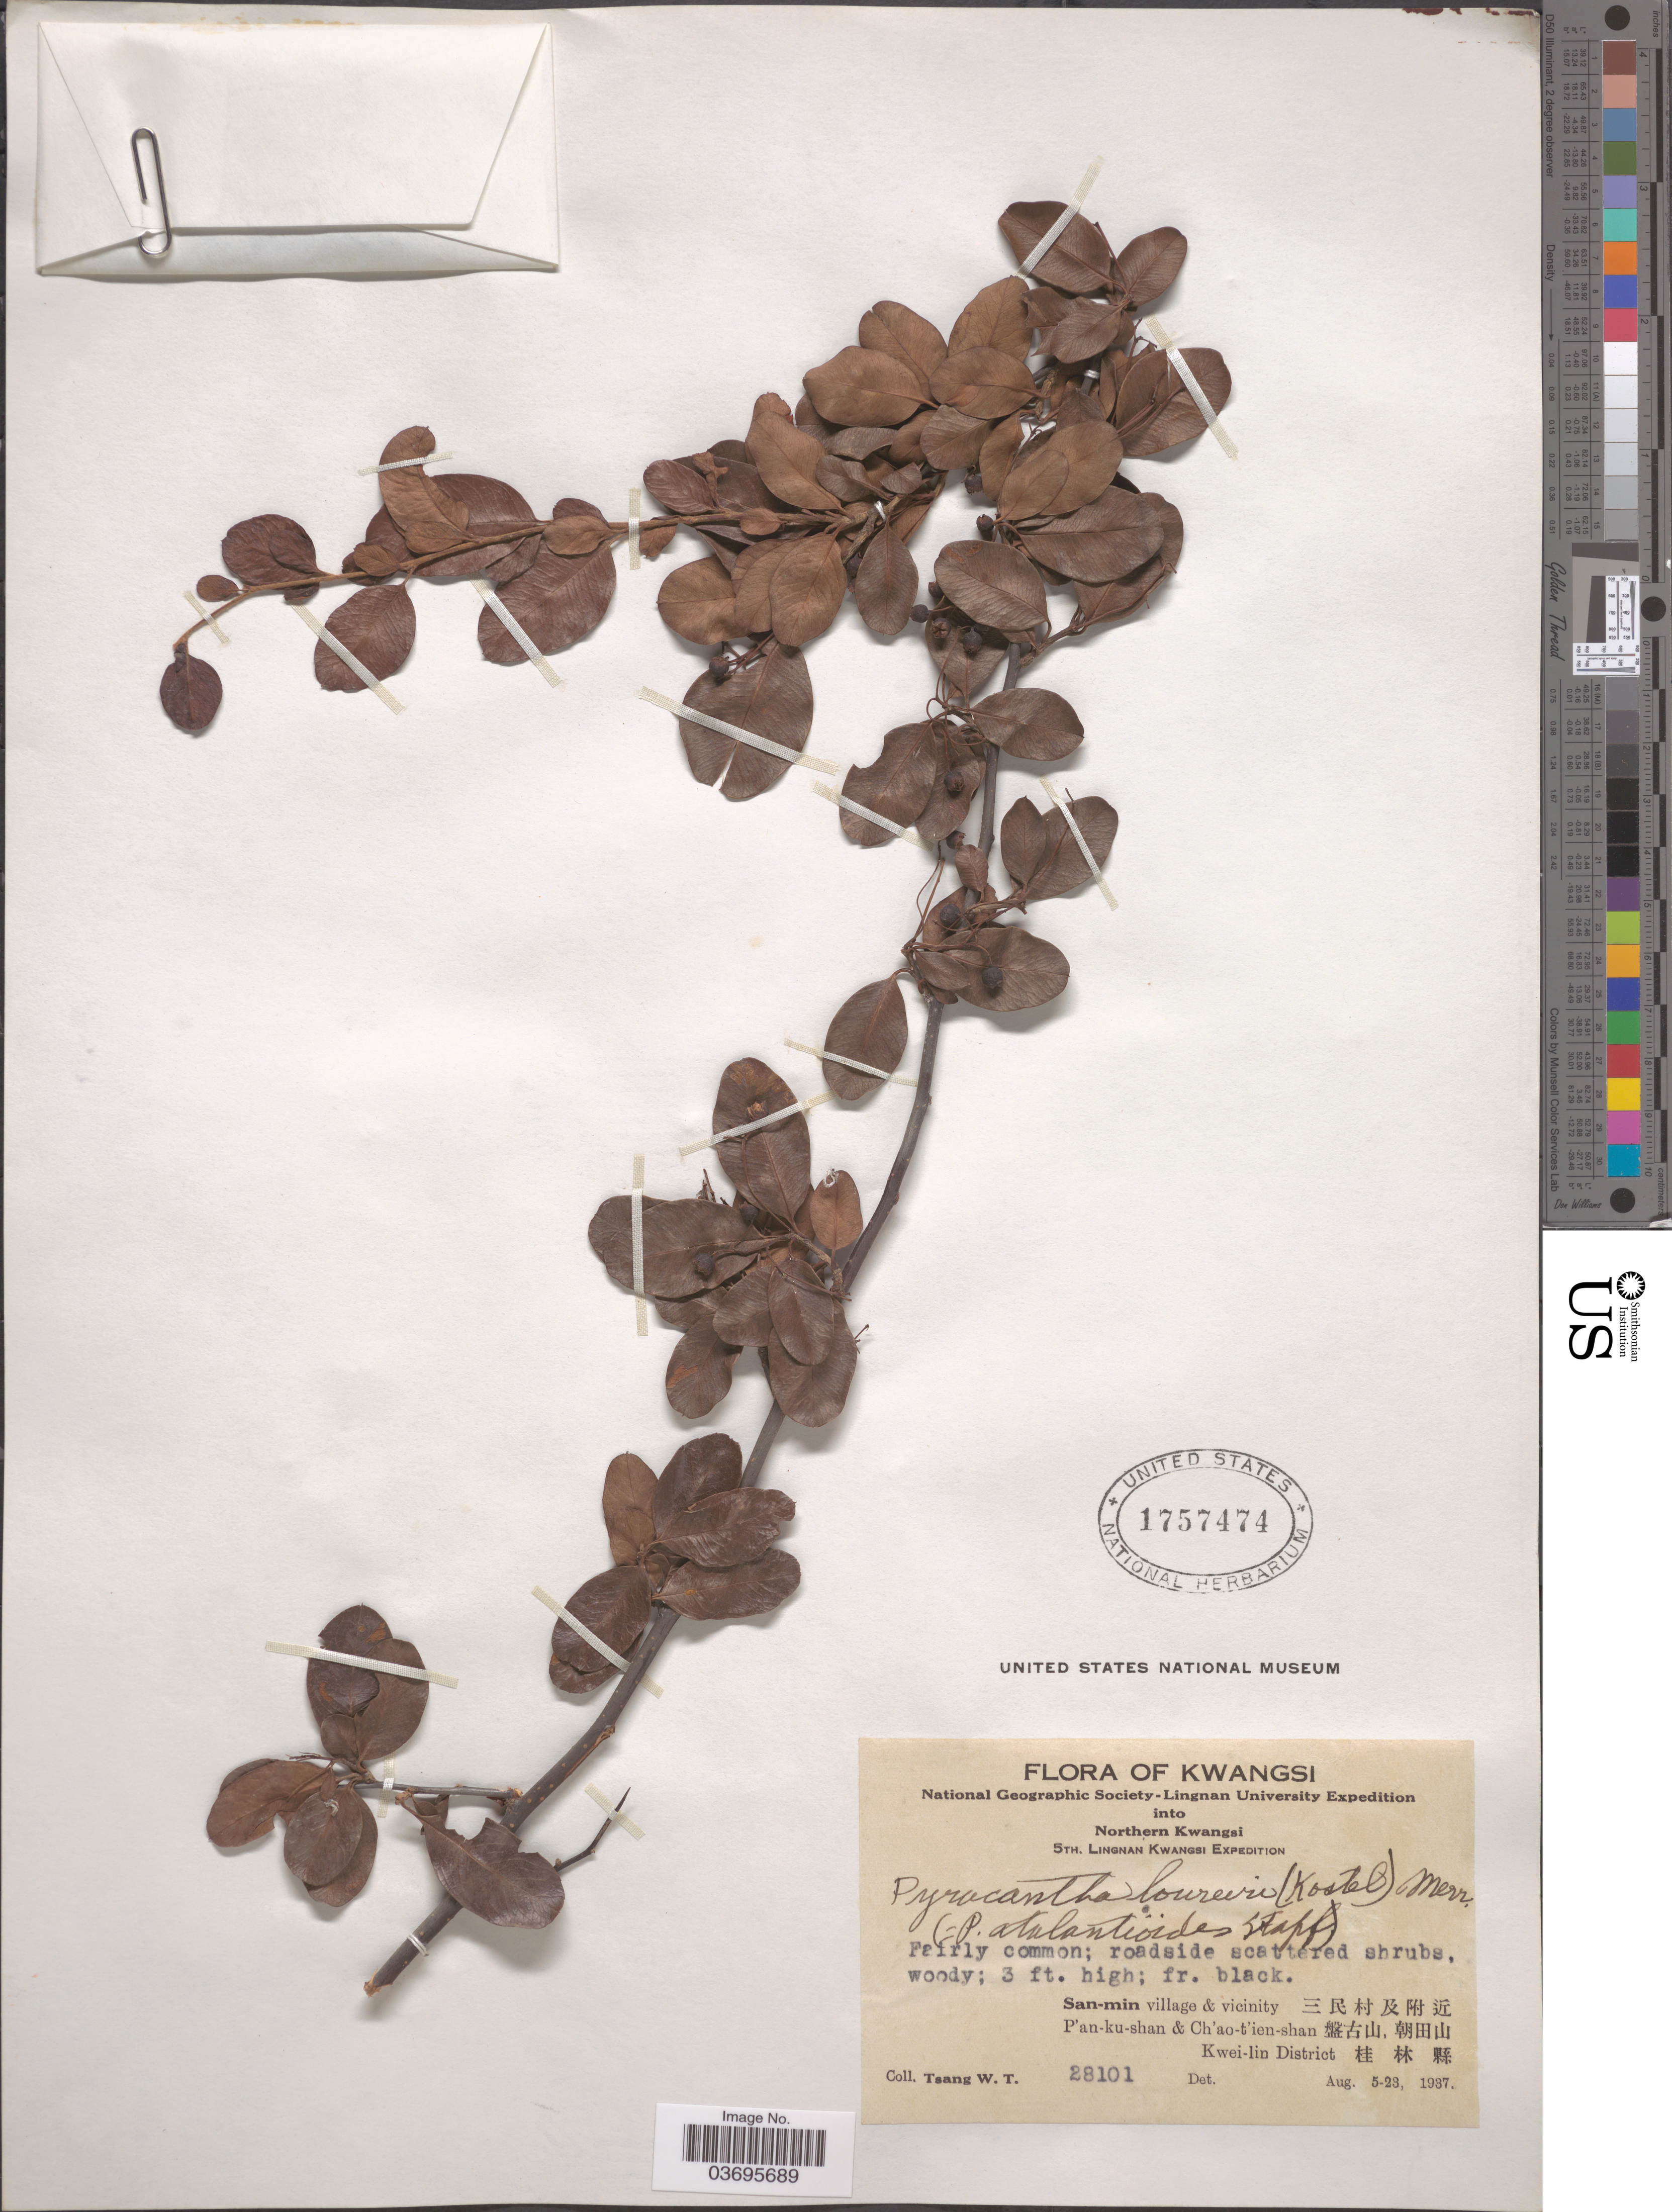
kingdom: Plantae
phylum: Tracheophyta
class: Magnoliopsida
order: Rosales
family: Rosaceae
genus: Pyracantha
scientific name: Pyracantha atalantioides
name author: (Hance) Stapf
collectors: W. T. Tsang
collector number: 28101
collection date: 1937-08-05/1937-08-23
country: China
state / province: Guangxi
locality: Northern Kwangsi. San-min village & vicinity X. P'an-ku-shan & Ch'ao-t'ien-shan X. Kwei-lin District X.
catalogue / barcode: US 1757474